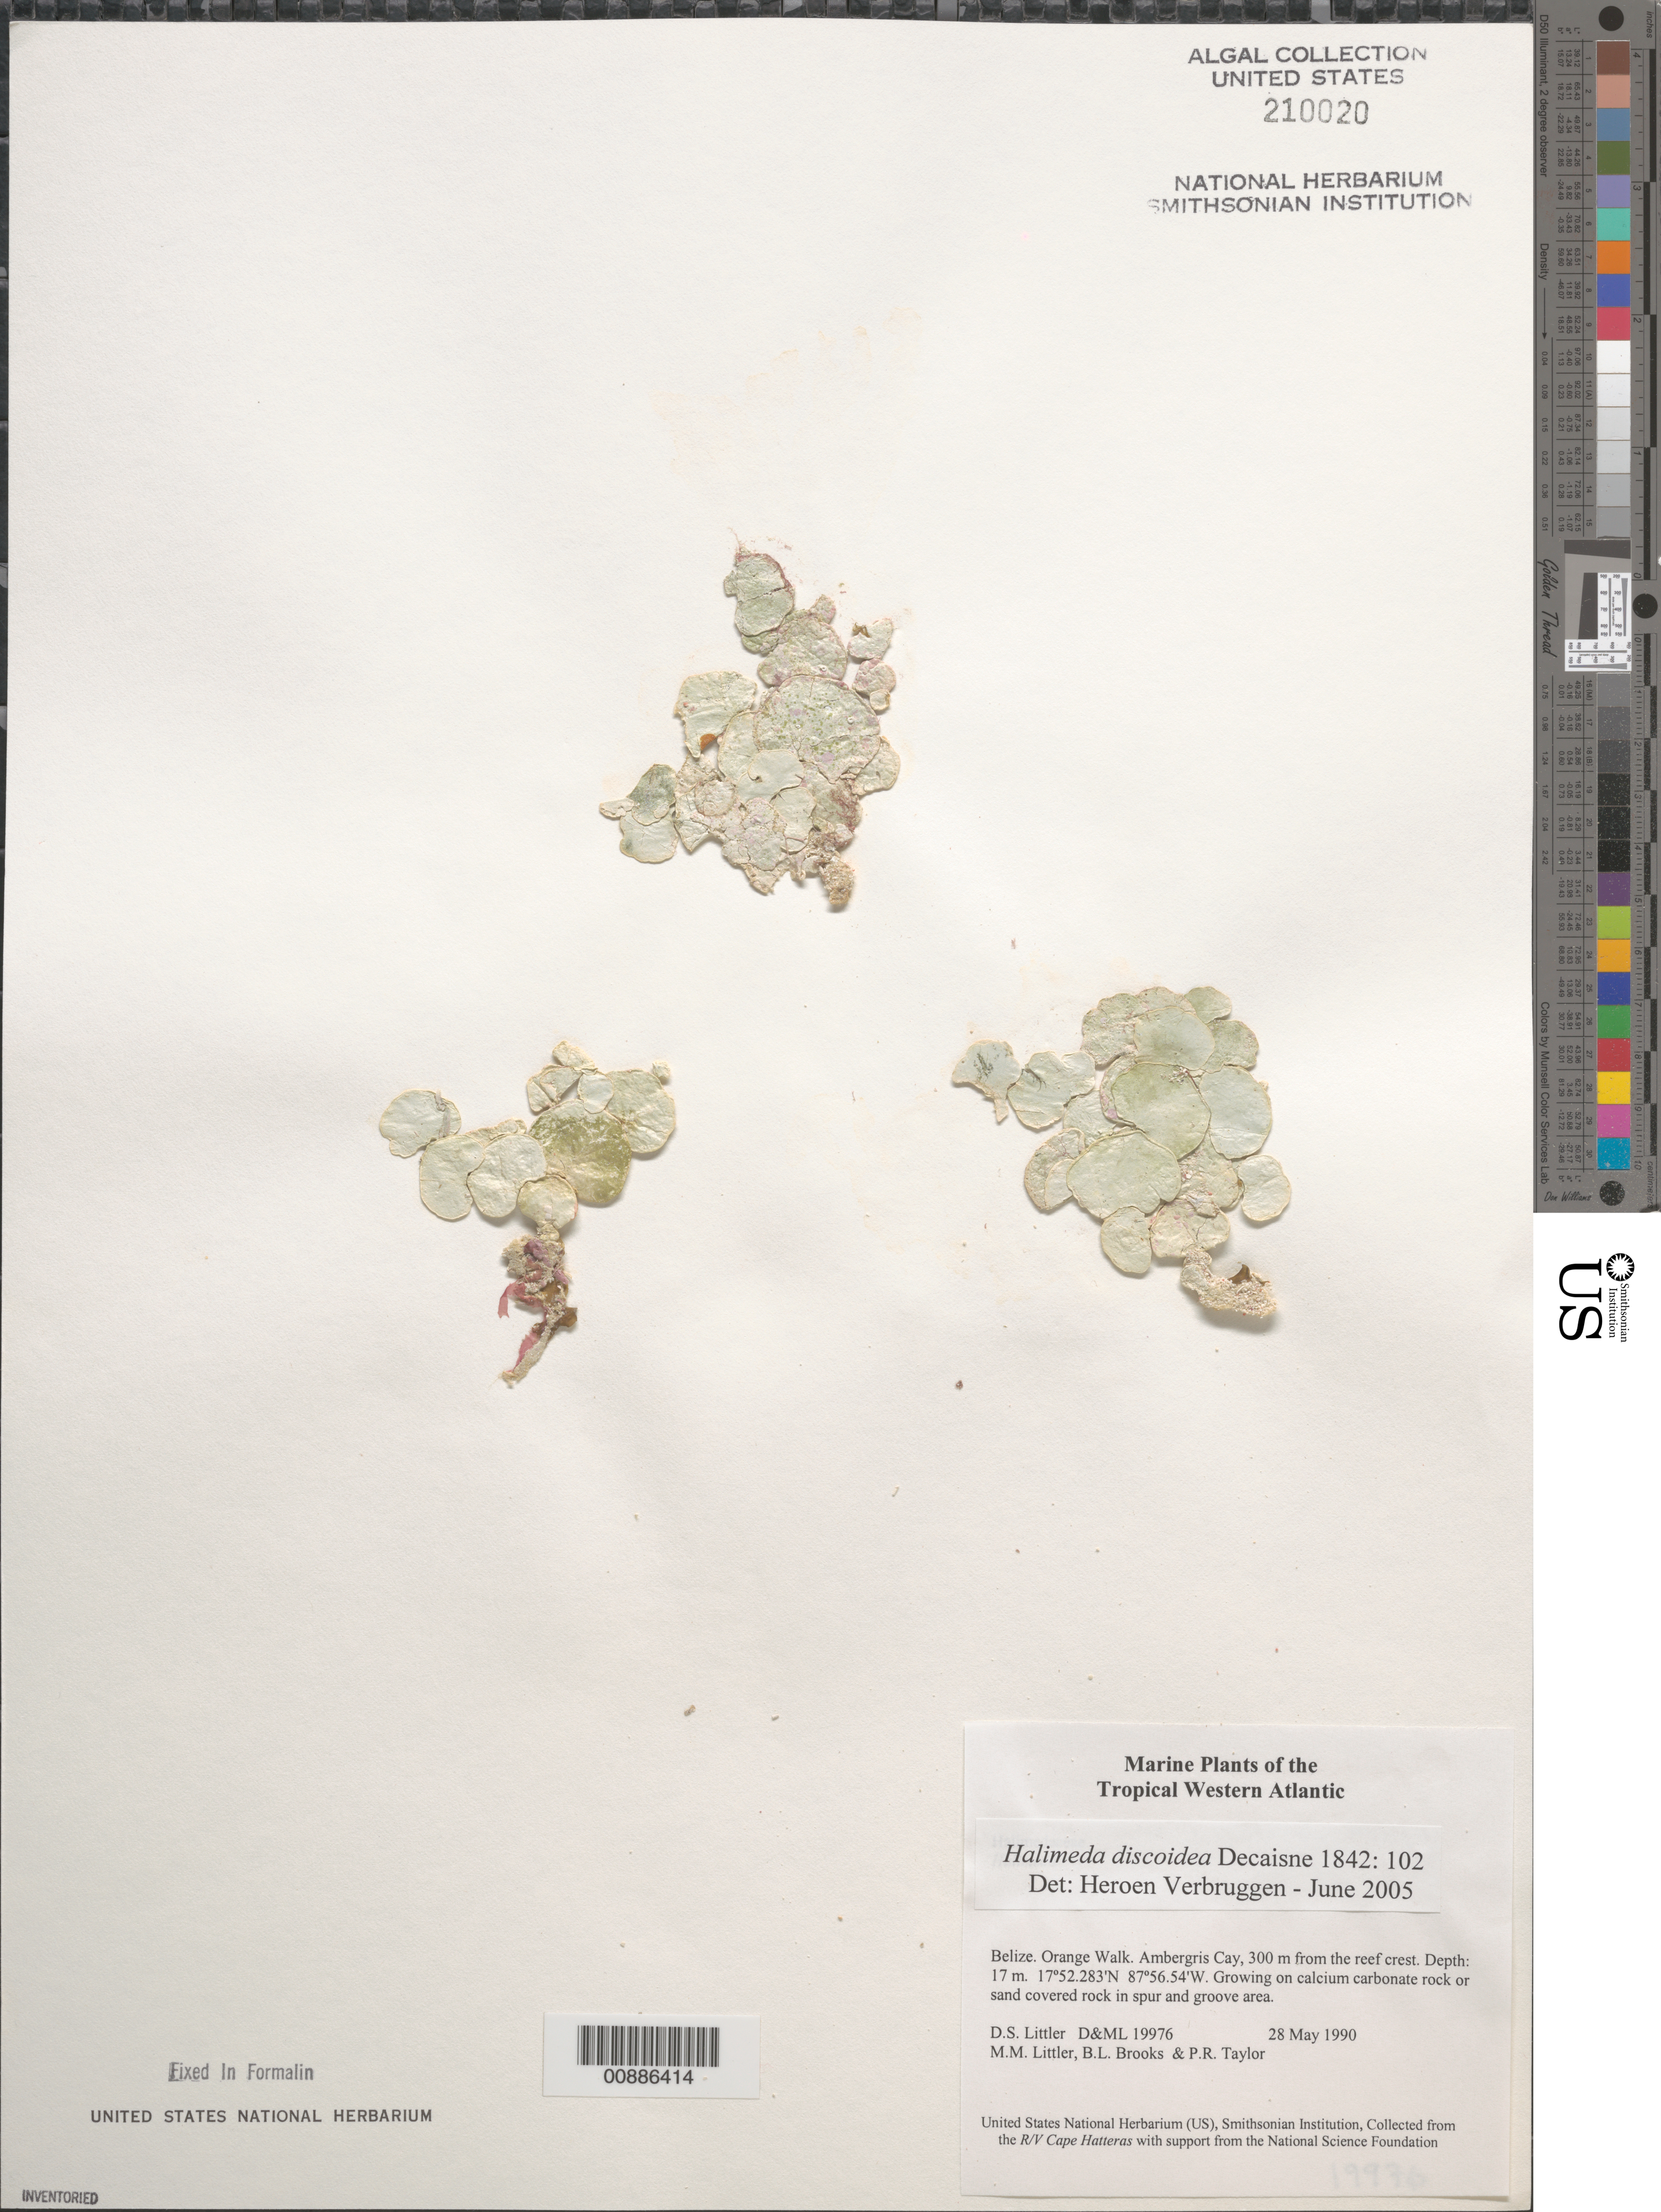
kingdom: Plantae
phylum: Chlorophyta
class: Ulvophyceae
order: Bryopsidales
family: Halimedaceae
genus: Halimeda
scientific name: Halimeda discoidea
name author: Decne.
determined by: Verbruggen, H.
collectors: D. S. Littler, M. M. Littler, B. Brooks & P. R. Taylor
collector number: D&ML 19976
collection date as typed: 28 May 1990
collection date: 1990-05-28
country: Belize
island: Ambergris Cay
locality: Orange Walk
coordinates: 17 52.283'N, 87 56.54'W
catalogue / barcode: US 210020